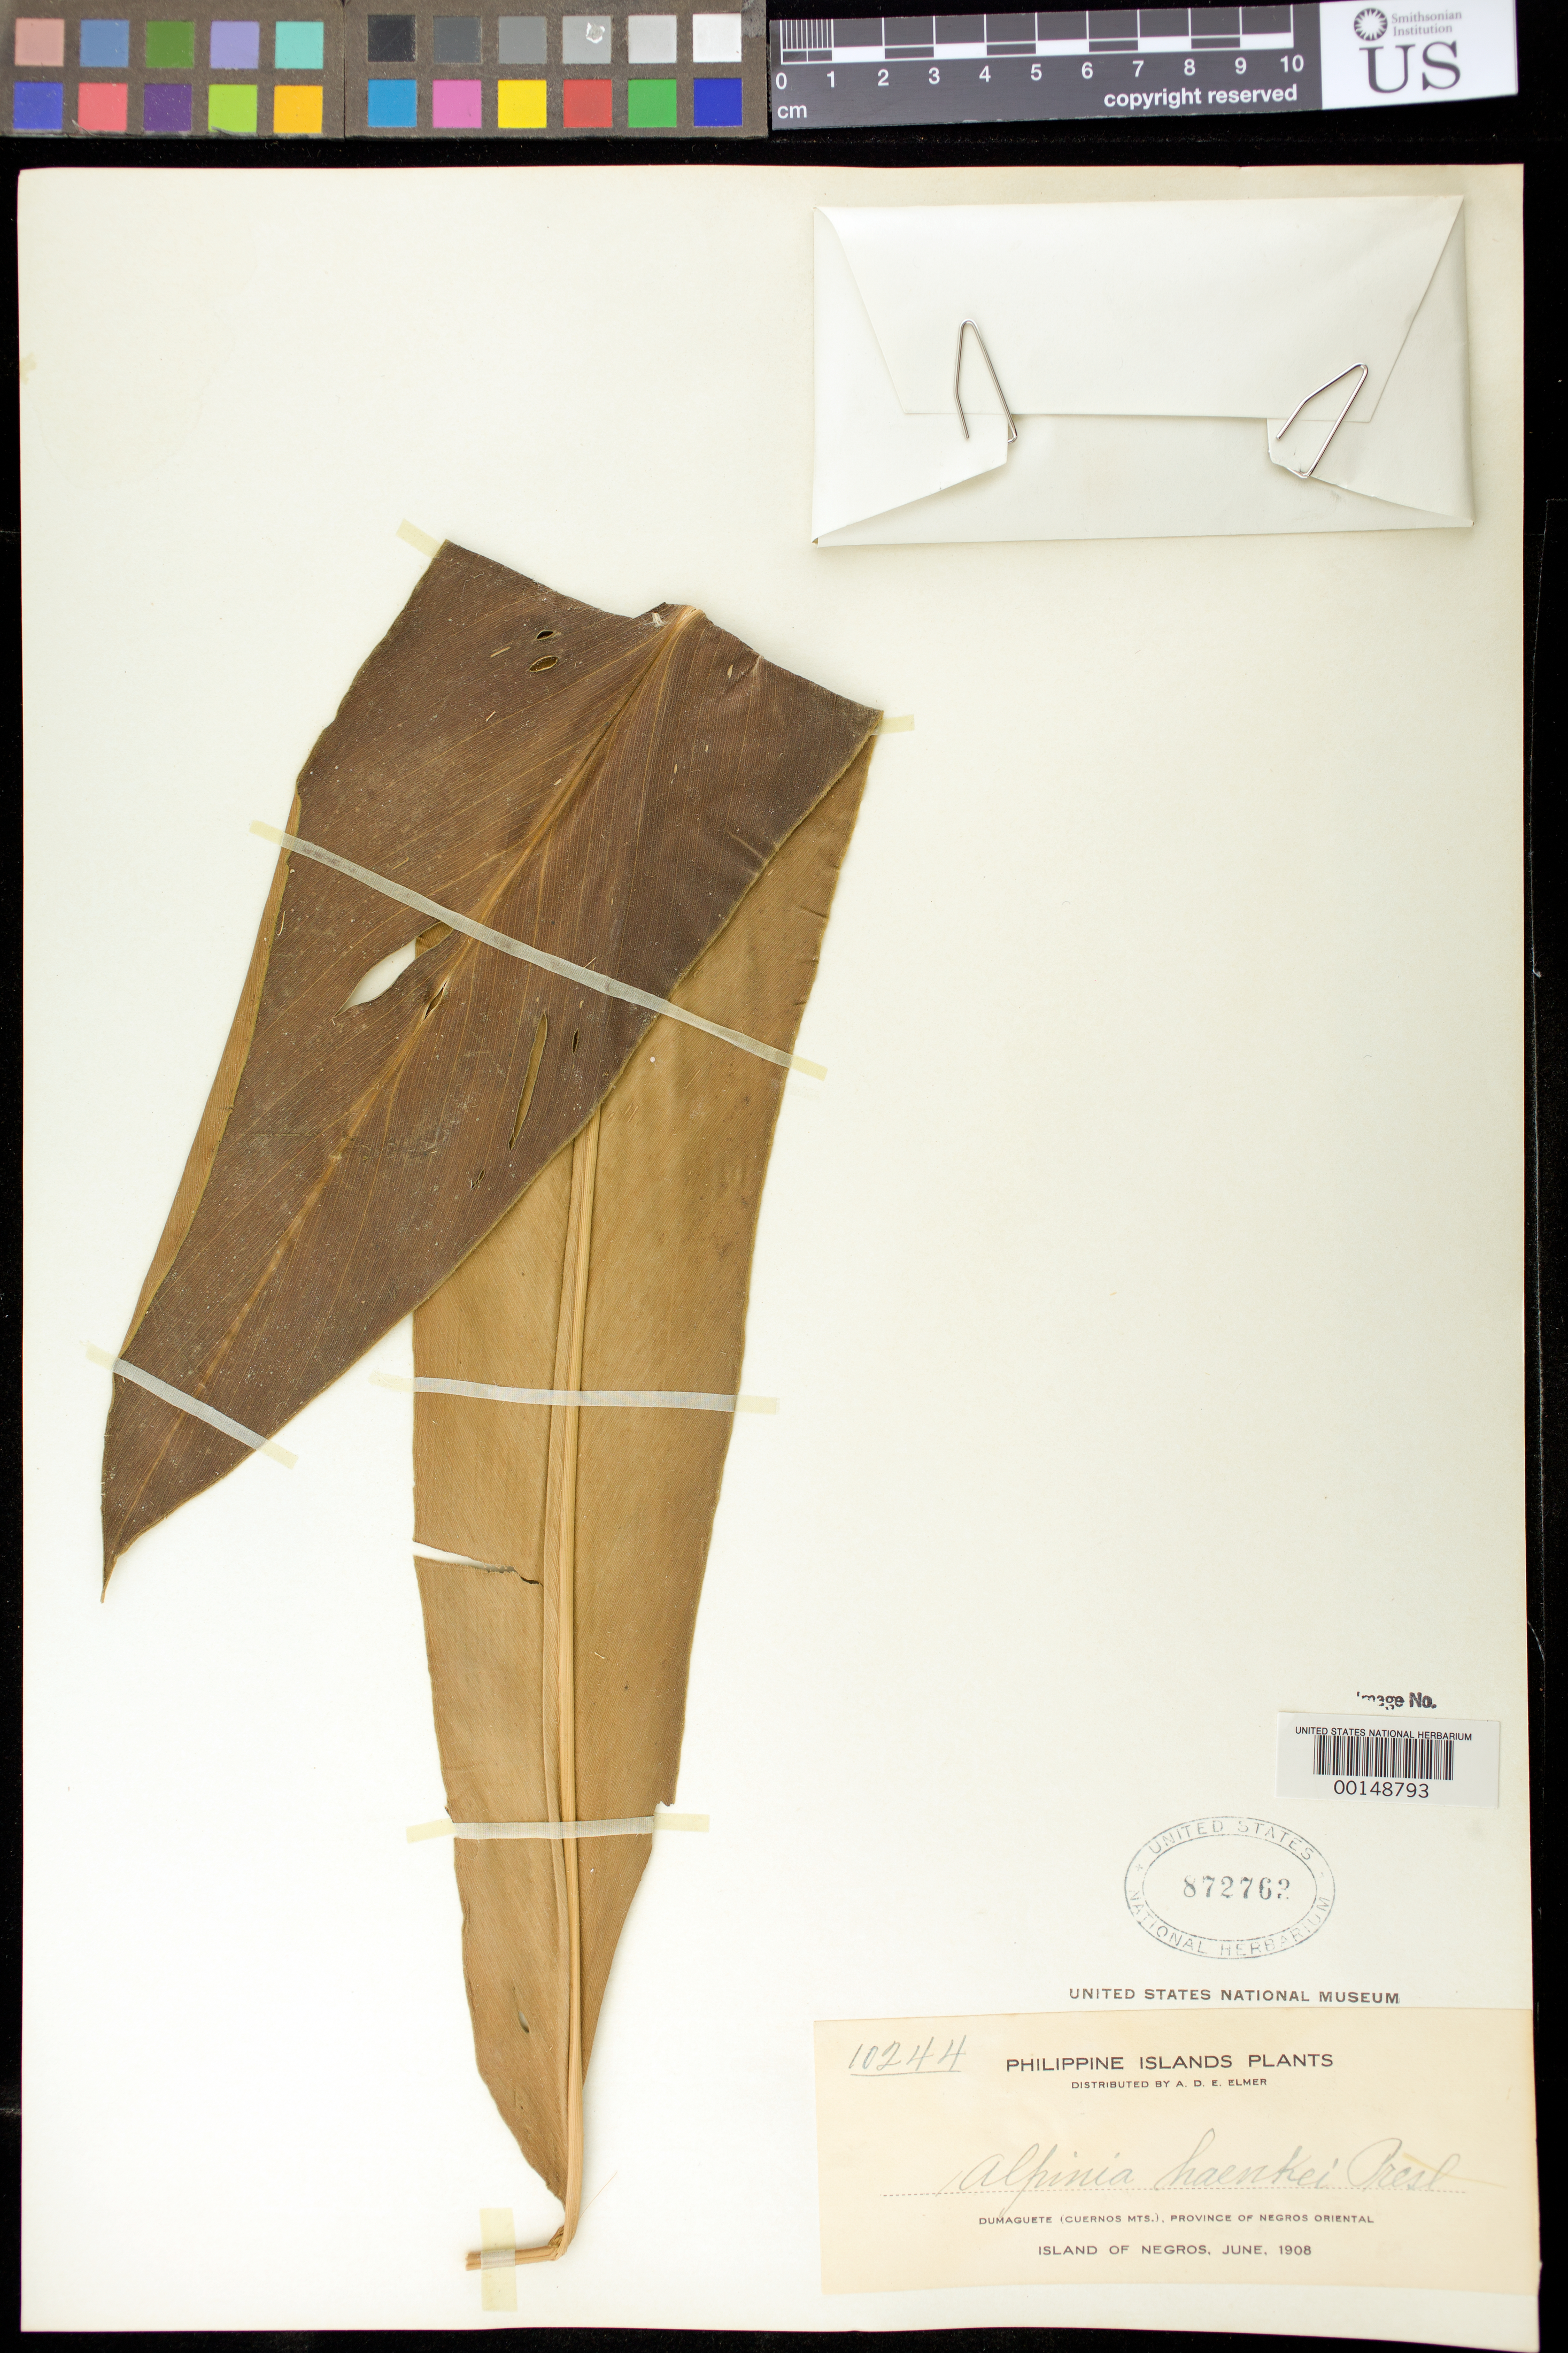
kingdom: Plantae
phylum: Tracheophyta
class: Liliopsida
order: Zingiberales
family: Zingiberaceae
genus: Alpinia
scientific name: Alpinia haenkei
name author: C. Presl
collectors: A. D. E. Elmer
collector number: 10244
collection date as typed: Jun 1908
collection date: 1908-06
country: Philippines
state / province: Central Visayas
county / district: Negros Oriental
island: Negros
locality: Dumaguete (cuernos mts)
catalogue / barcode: US 872763